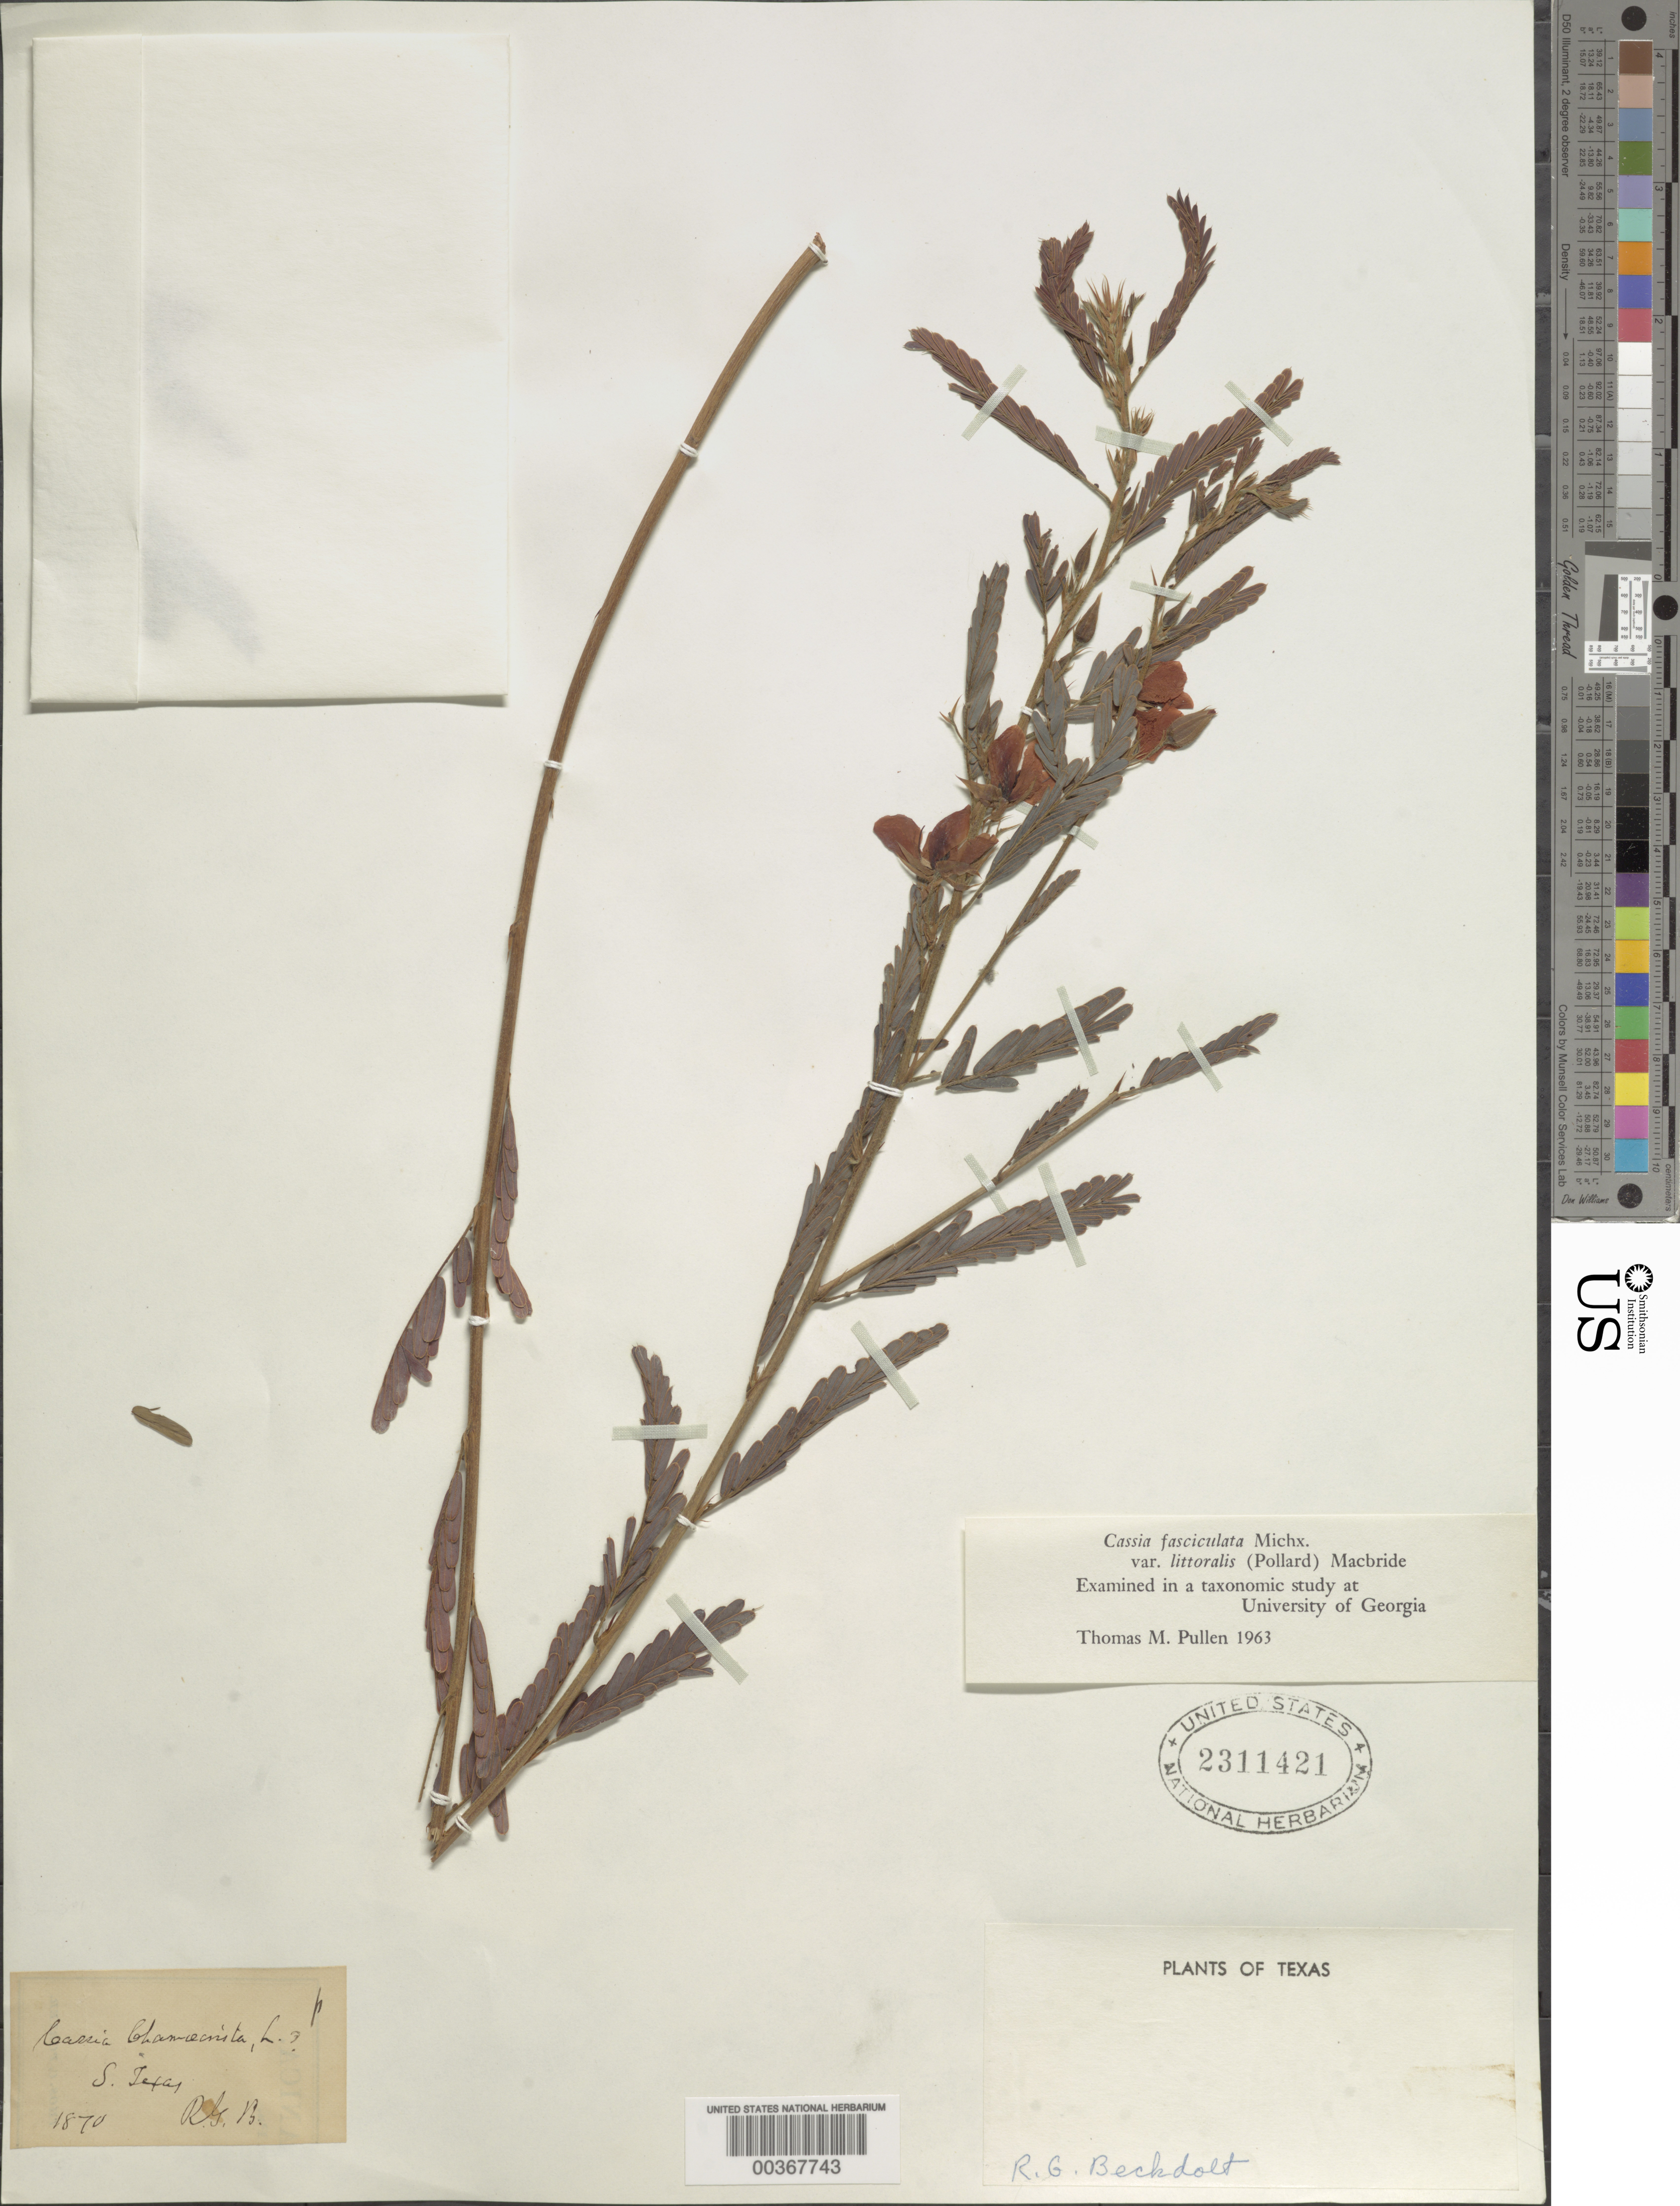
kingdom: Plantae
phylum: Tracheophyta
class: Magnoliopsida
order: Fabales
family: Fabaceae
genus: Chamaecrista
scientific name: Chamaecrista fasciculata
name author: (Michx.) Greene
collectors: R. Bechdolt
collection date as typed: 1870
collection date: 1870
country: United States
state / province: Texas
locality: S texas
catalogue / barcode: US 2311421